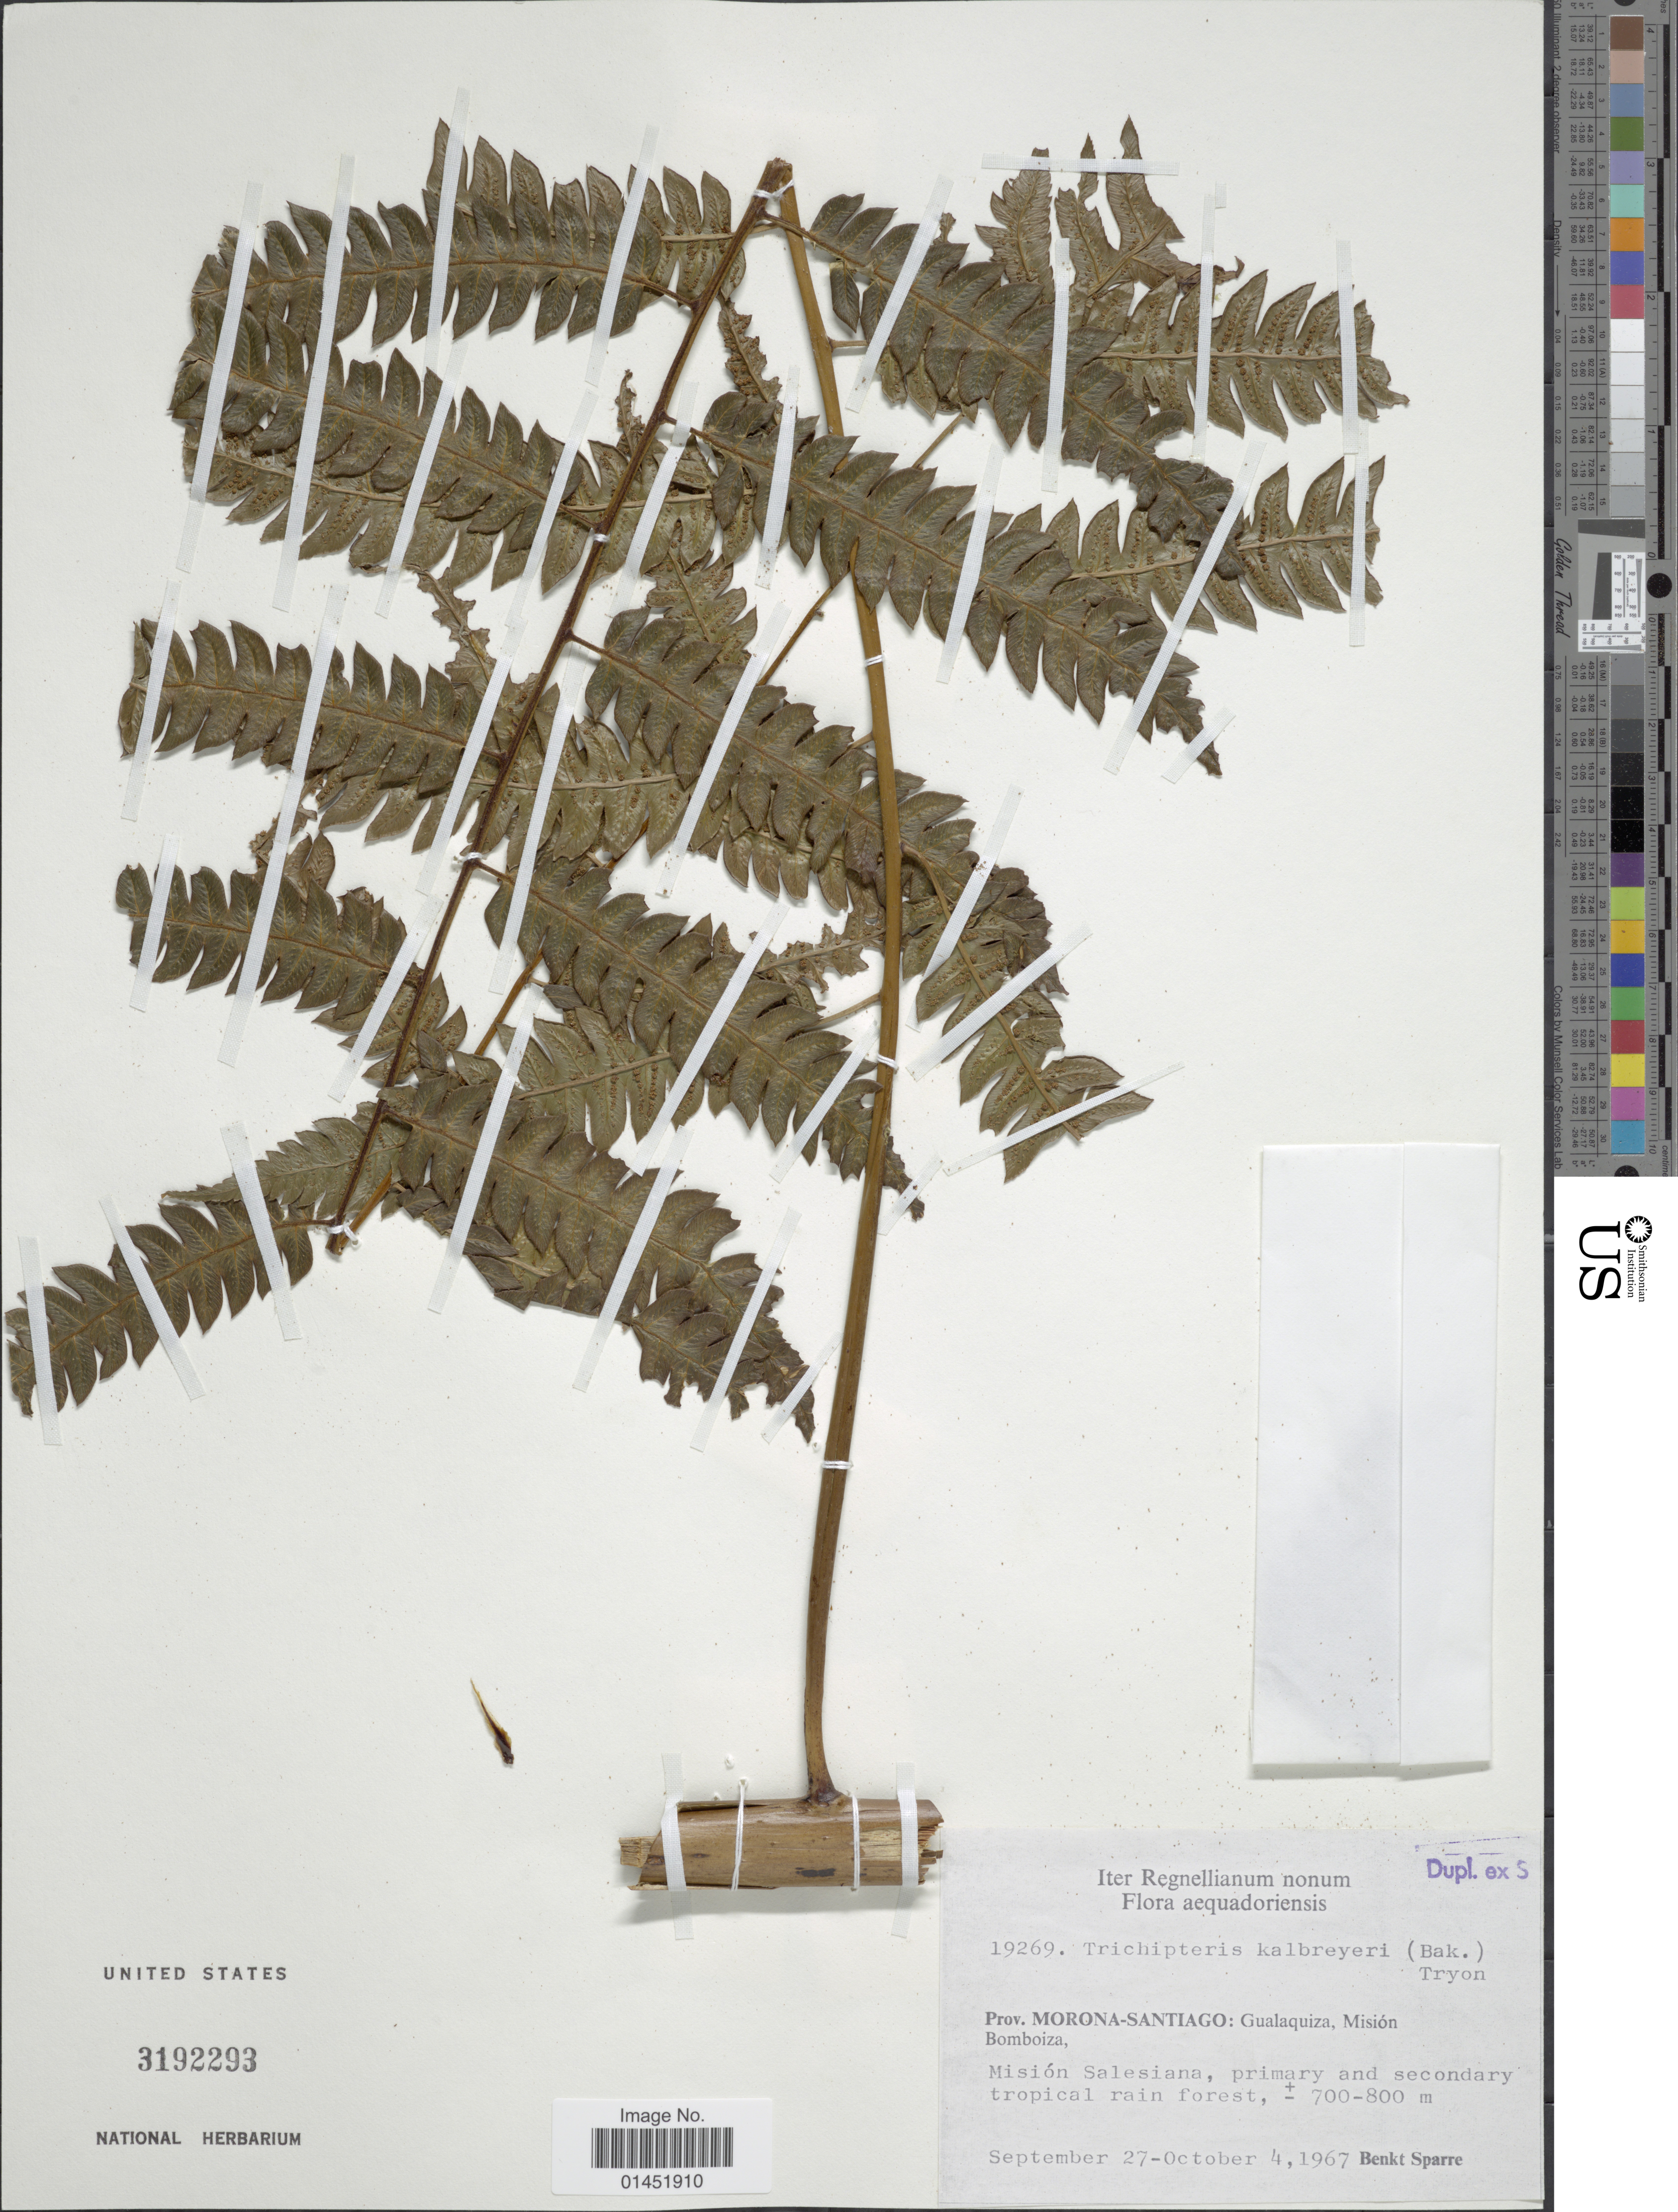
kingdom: Plantae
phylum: Tracheophyta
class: Polypodiopsida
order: Cyatheales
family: Cyatheaceae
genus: Cyathea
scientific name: Cyathea kalbreyeri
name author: (Baker) Domin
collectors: B. Sparre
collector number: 19269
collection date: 1967-09-27/1967-10-04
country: Ecuador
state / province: Morona-Santiago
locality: Gualaquiza, Misión Bomboiza, Misión Salesiana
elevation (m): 700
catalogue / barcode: US 3192293